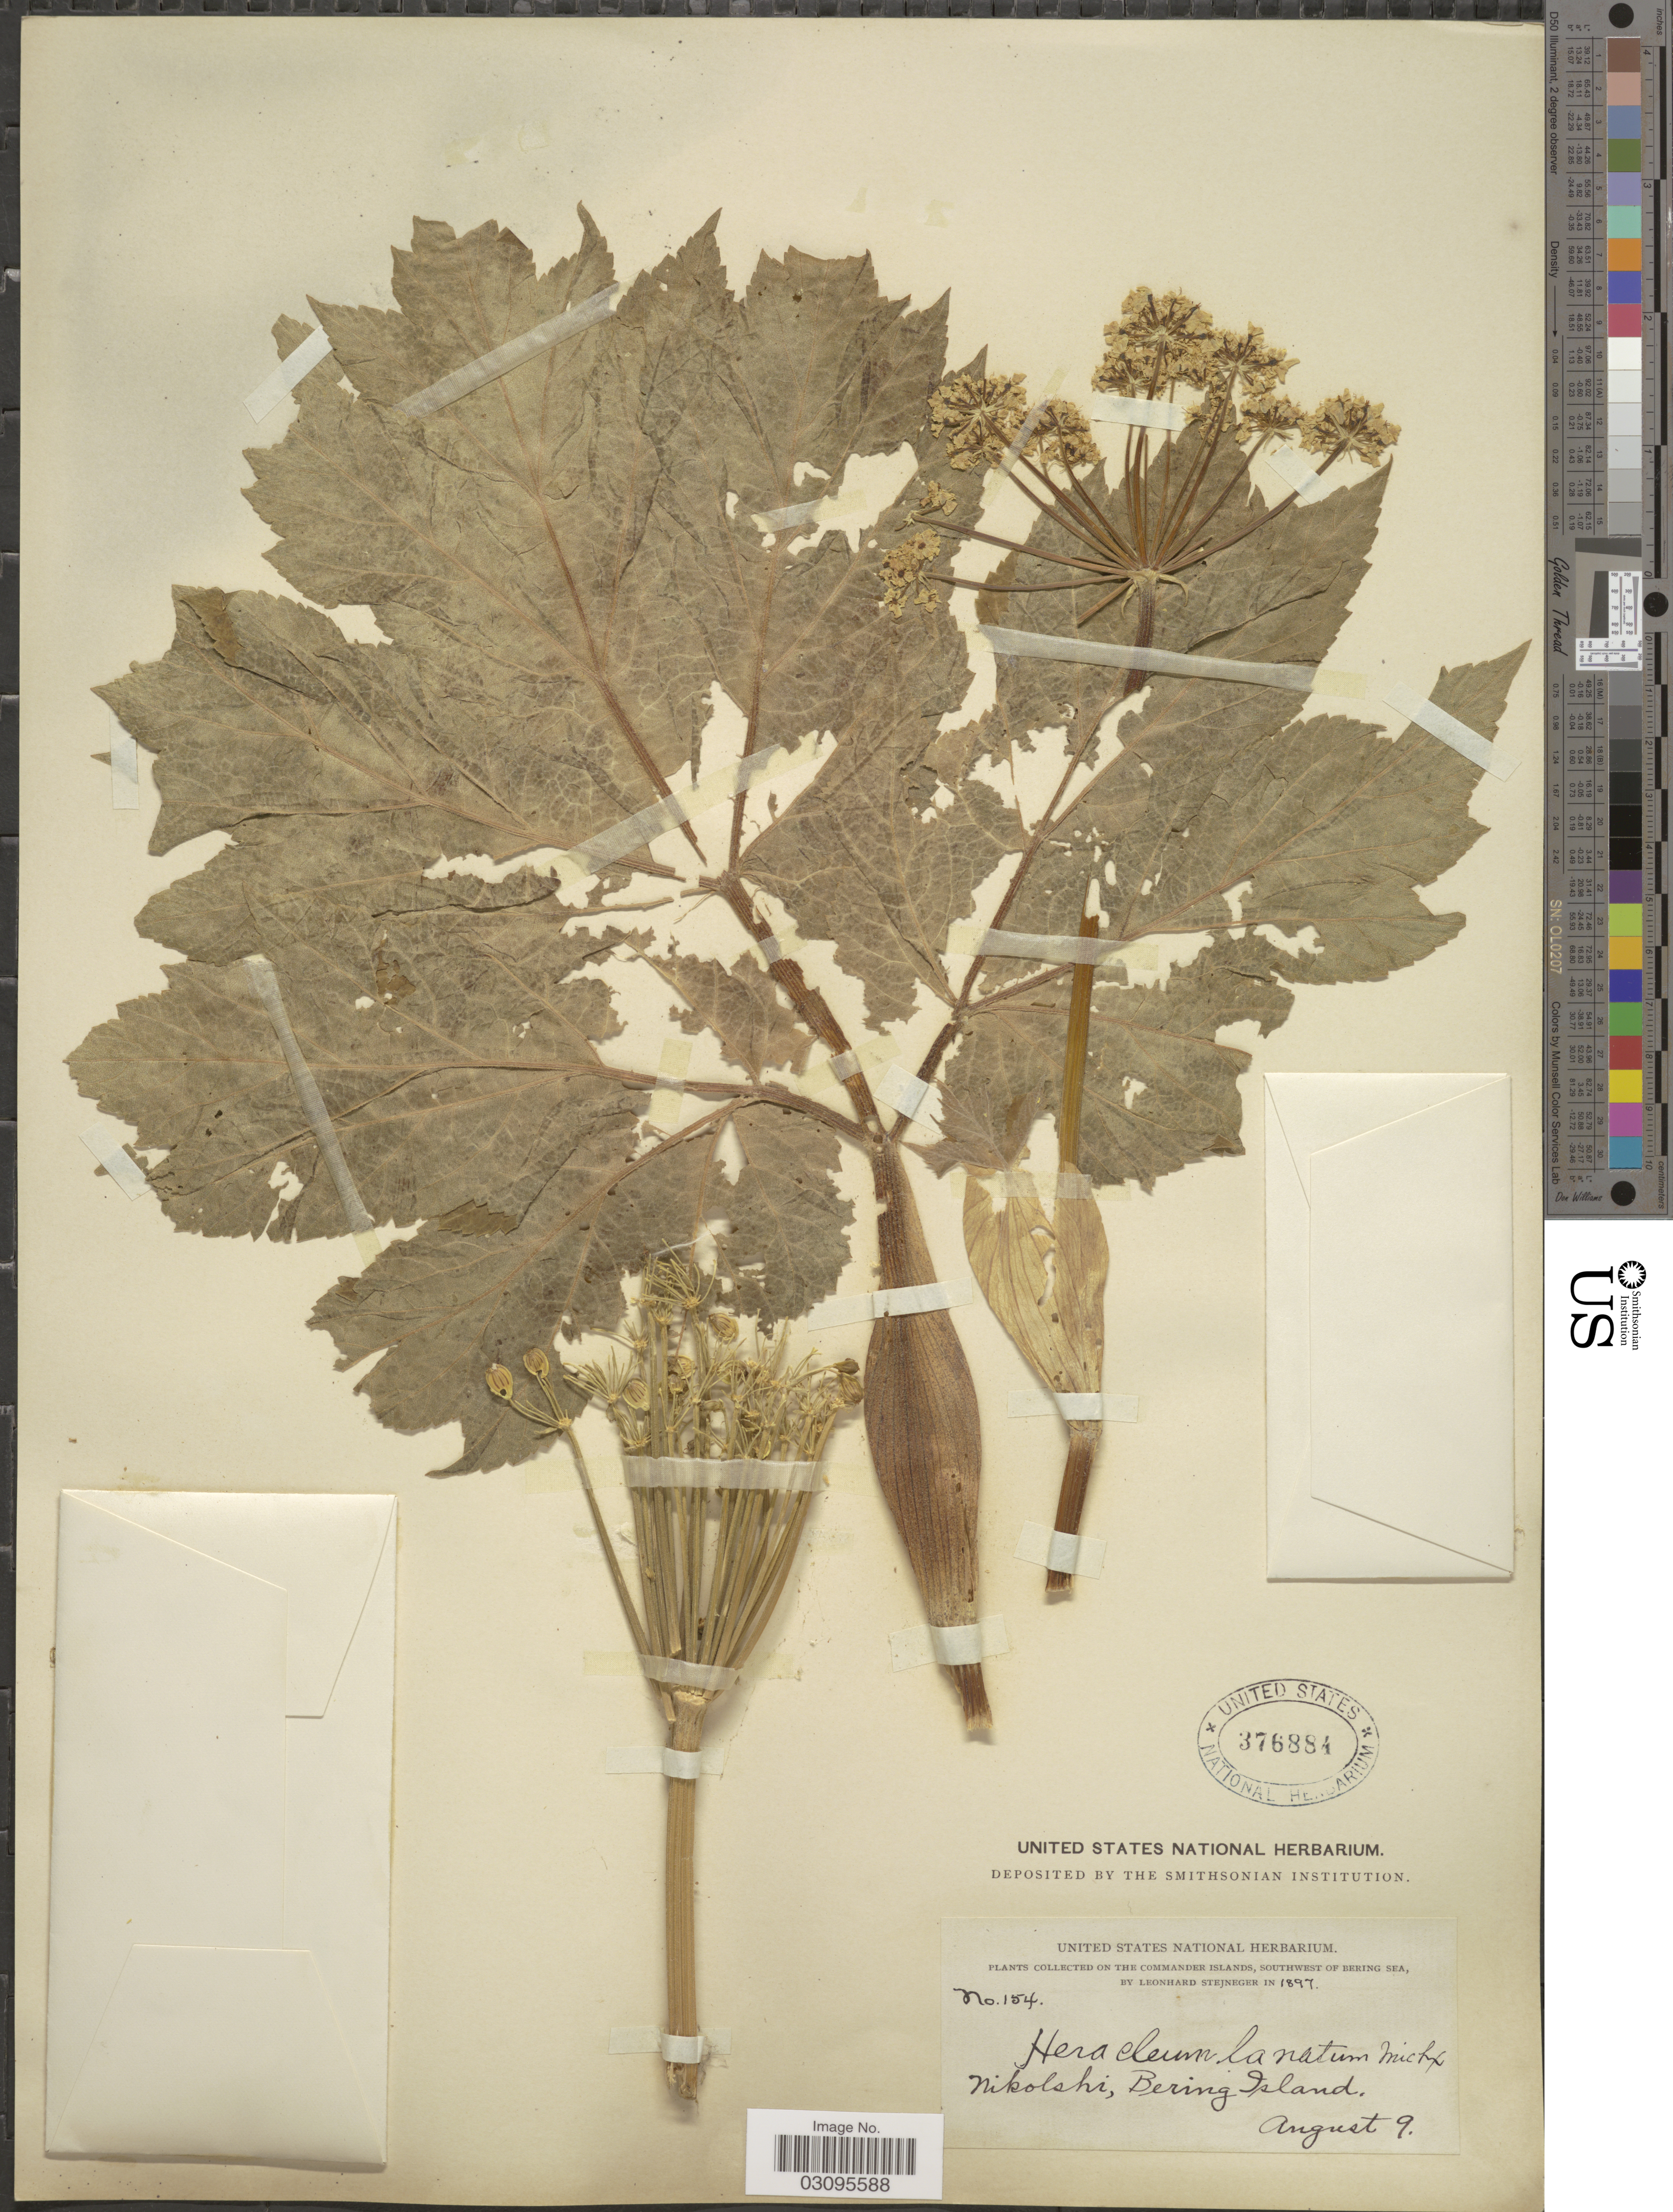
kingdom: Plantae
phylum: Tracheophyta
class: Magnoliopsida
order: Apiales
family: Apiaceae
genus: Heracleum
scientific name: Heracleum lanatum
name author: Michx.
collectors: L. Stejneger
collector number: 154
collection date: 1897-08-09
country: Russian Federation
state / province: Kamchatka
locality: Nikolshi, Bering Island.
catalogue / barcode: US 376884